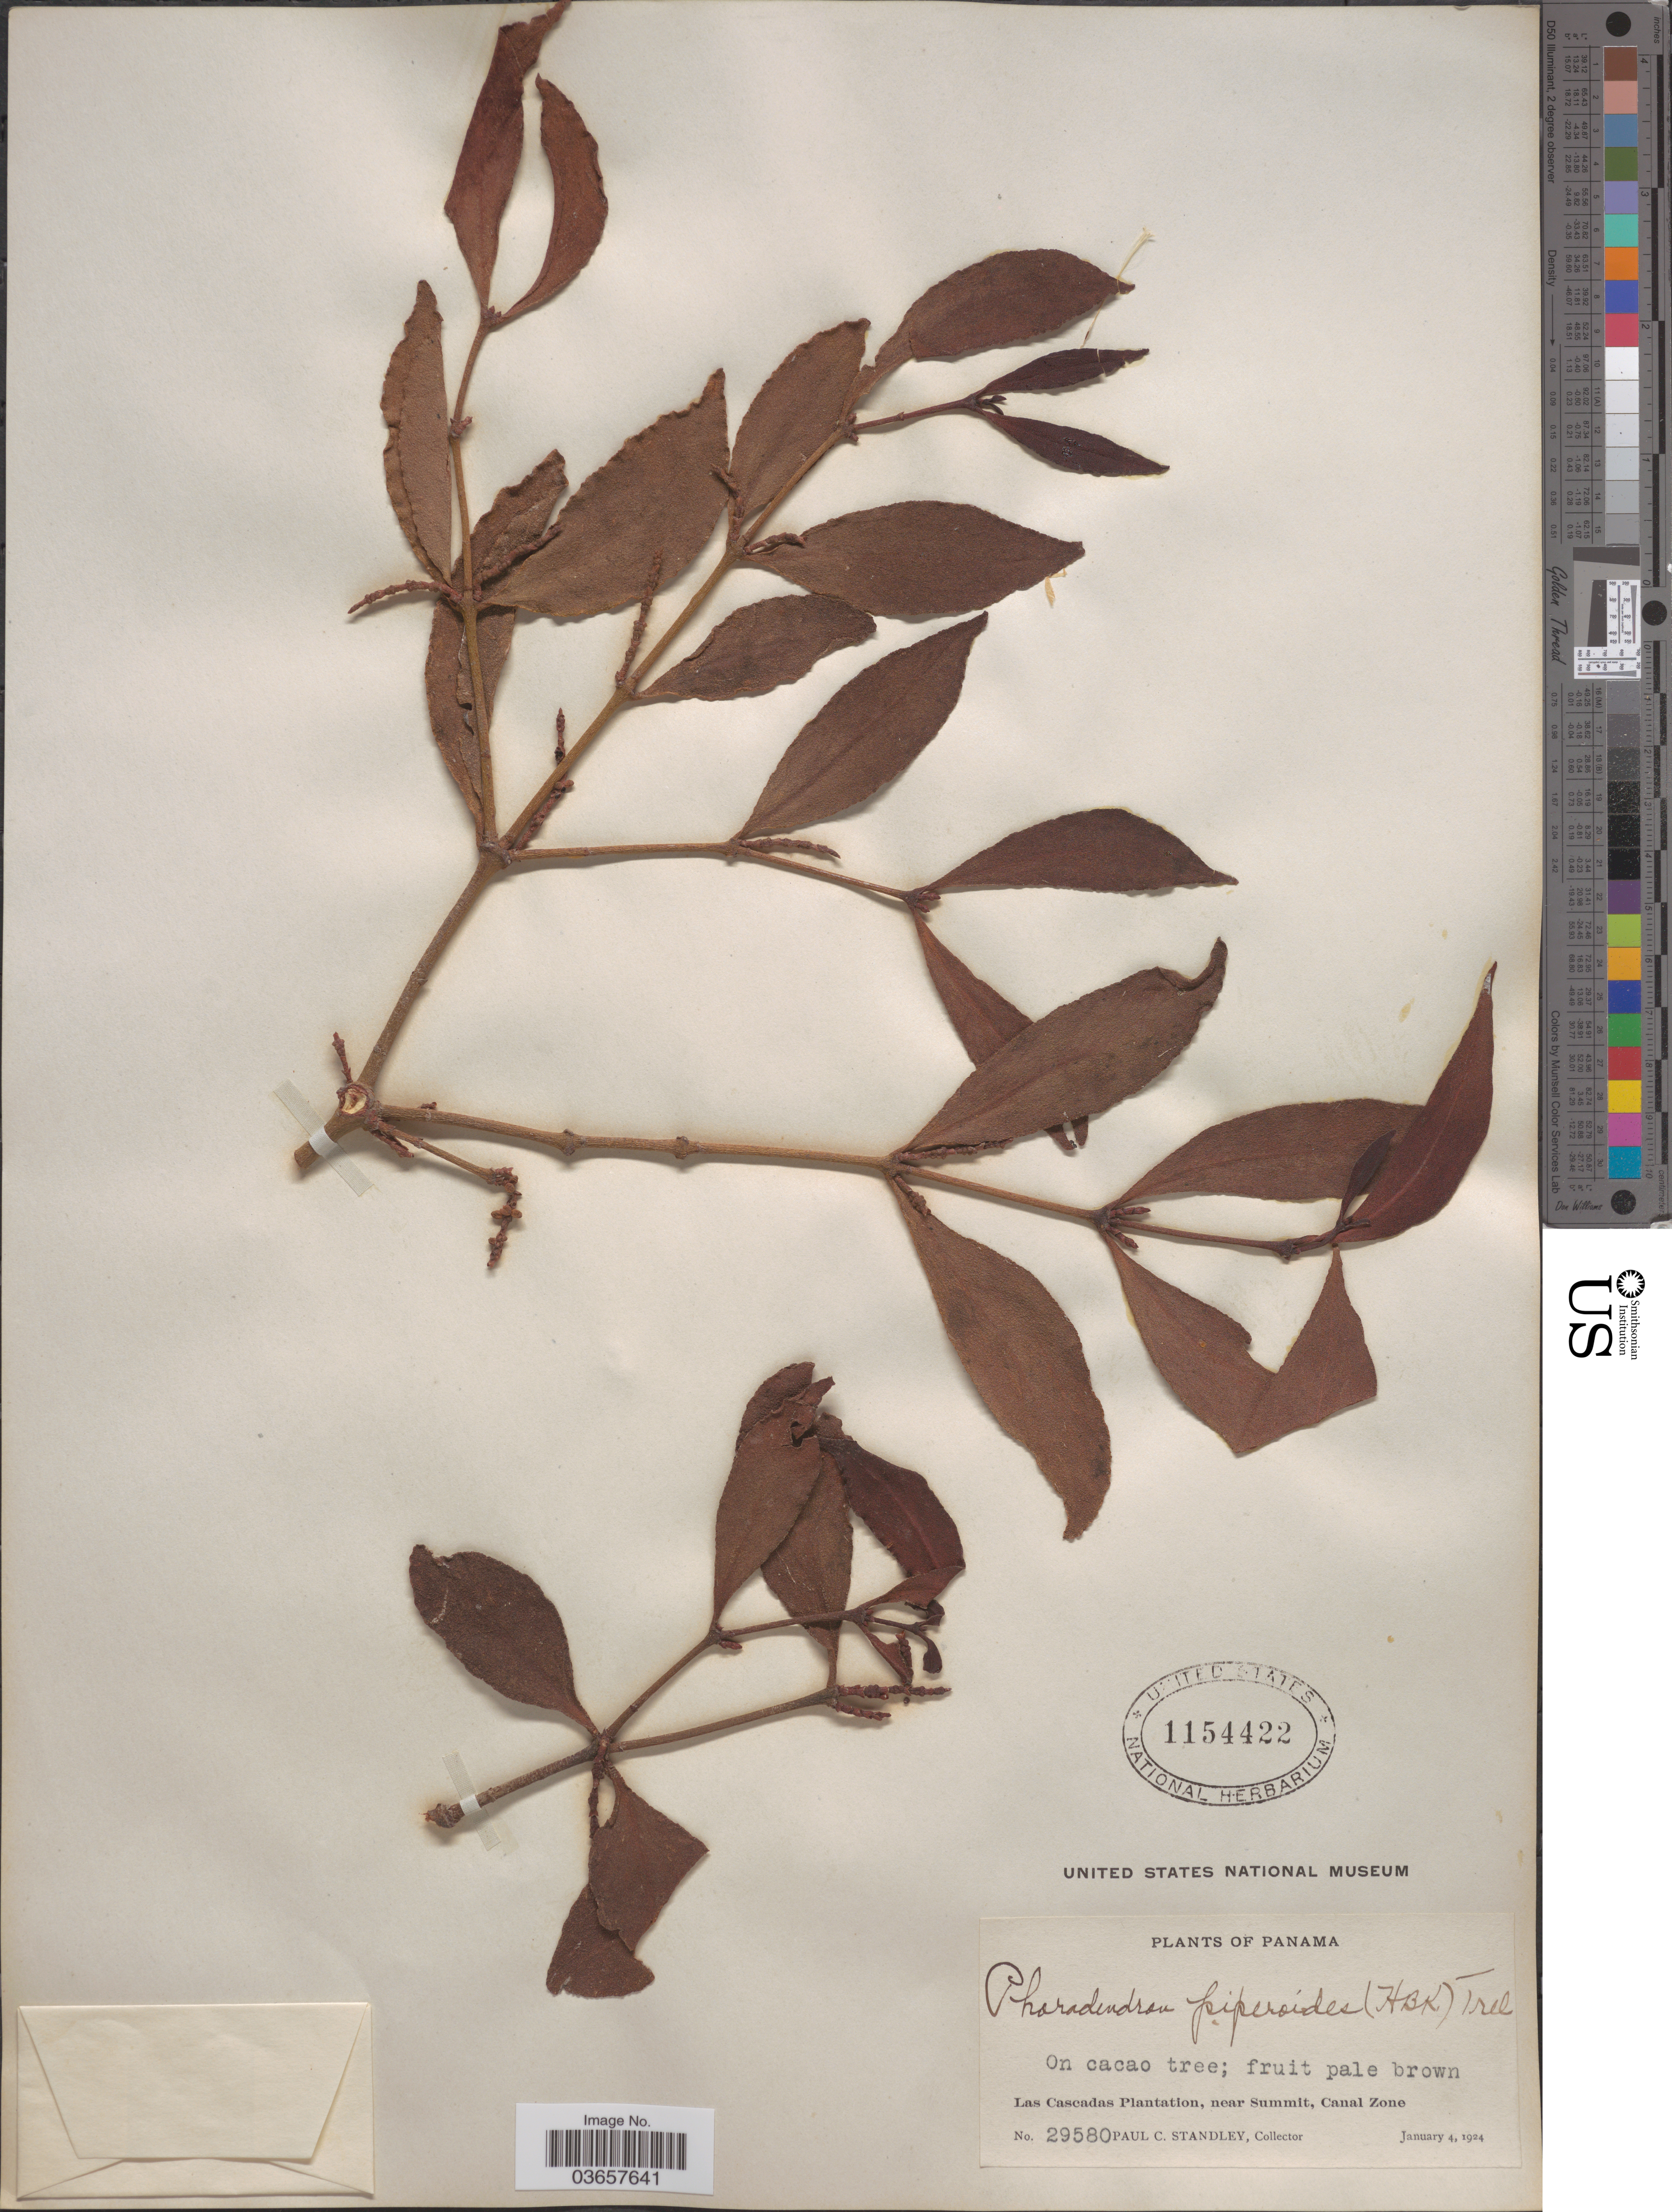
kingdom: Plantae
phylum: Tracheophyta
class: Magnoliopsida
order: Santalales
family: Viscaceae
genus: Phoradendron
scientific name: Phoradendron piperoides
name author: (Kunth) Trel.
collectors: P. C. Standley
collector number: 29580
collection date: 1924-01-04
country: Panama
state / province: Colón / Panamá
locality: Las Cascadas Plantation, near Summit, Canal Zone.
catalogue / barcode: US 1154422